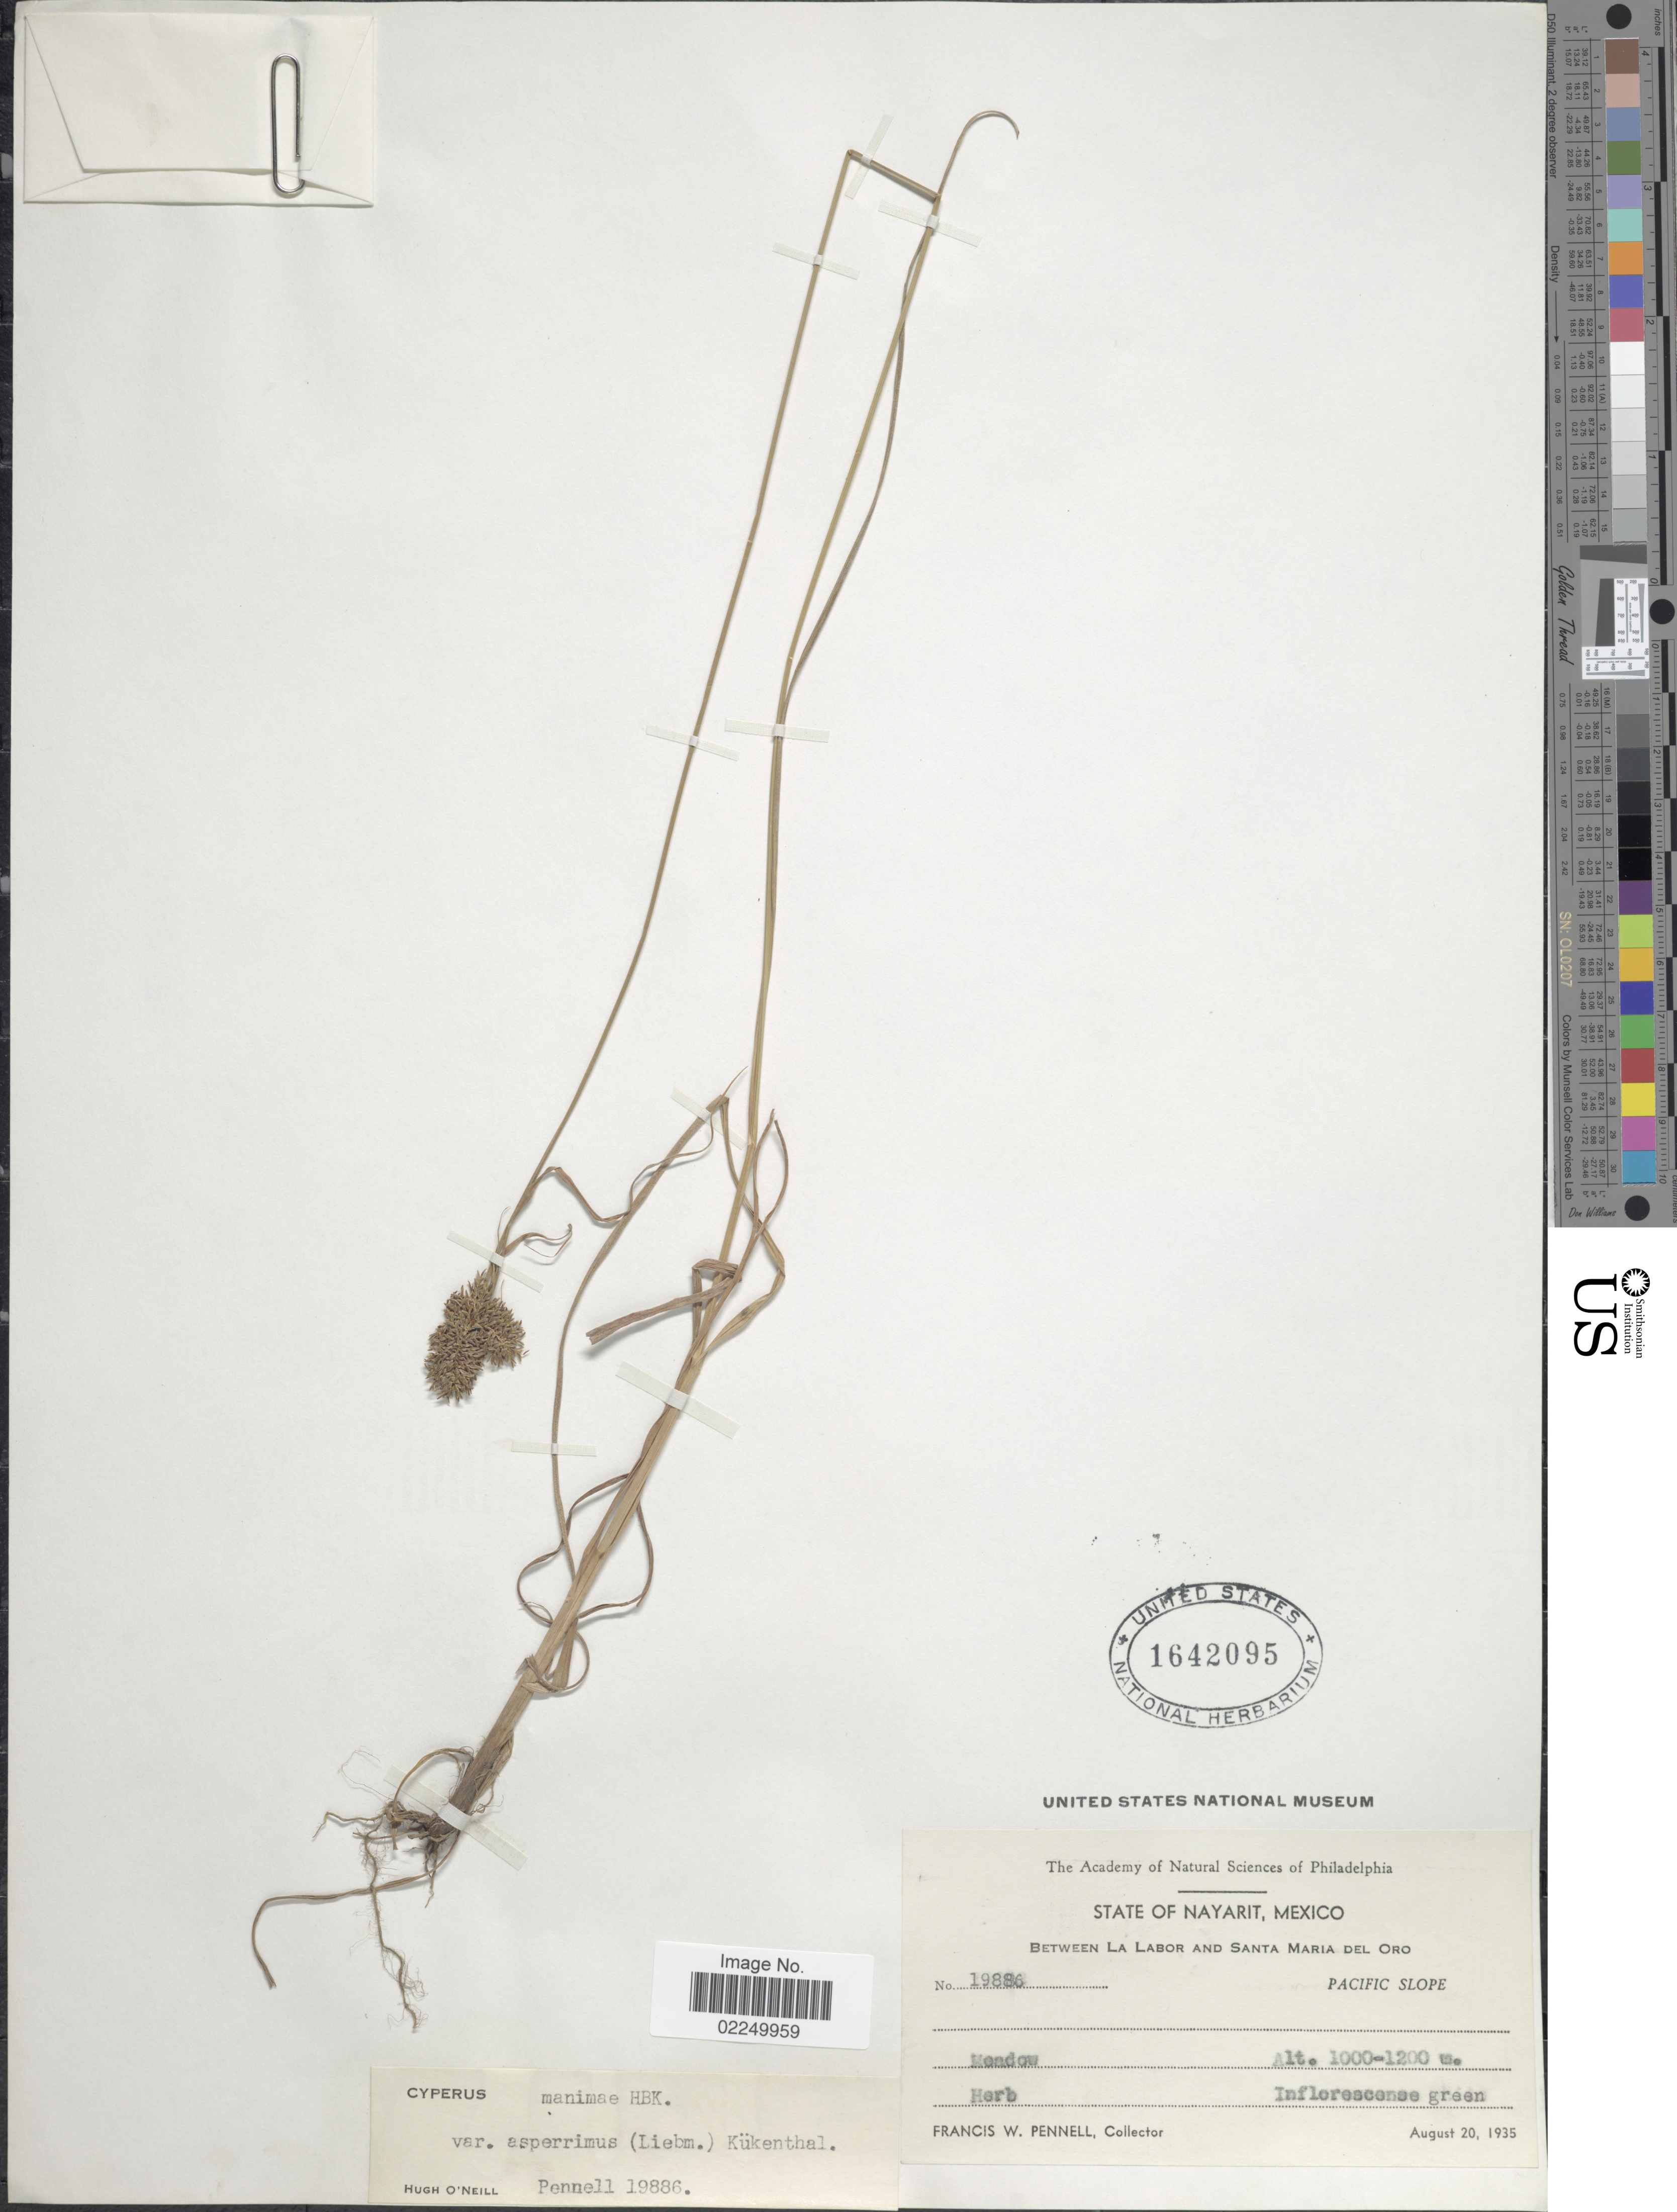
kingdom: Plantae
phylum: Tracheophyta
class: Liliopsida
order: Poales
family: Cyperaceae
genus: Cyperus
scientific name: Cyperus manimae var. asperrimus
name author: (Liebm.) Kük.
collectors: F. W. Pennell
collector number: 19886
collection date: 1935-08-20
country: Mexico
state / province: Nayarit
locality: Between La Labor and Santa Maria del Oro, Pacific Slope, meadow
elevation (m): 1000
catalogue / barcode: US 1642095